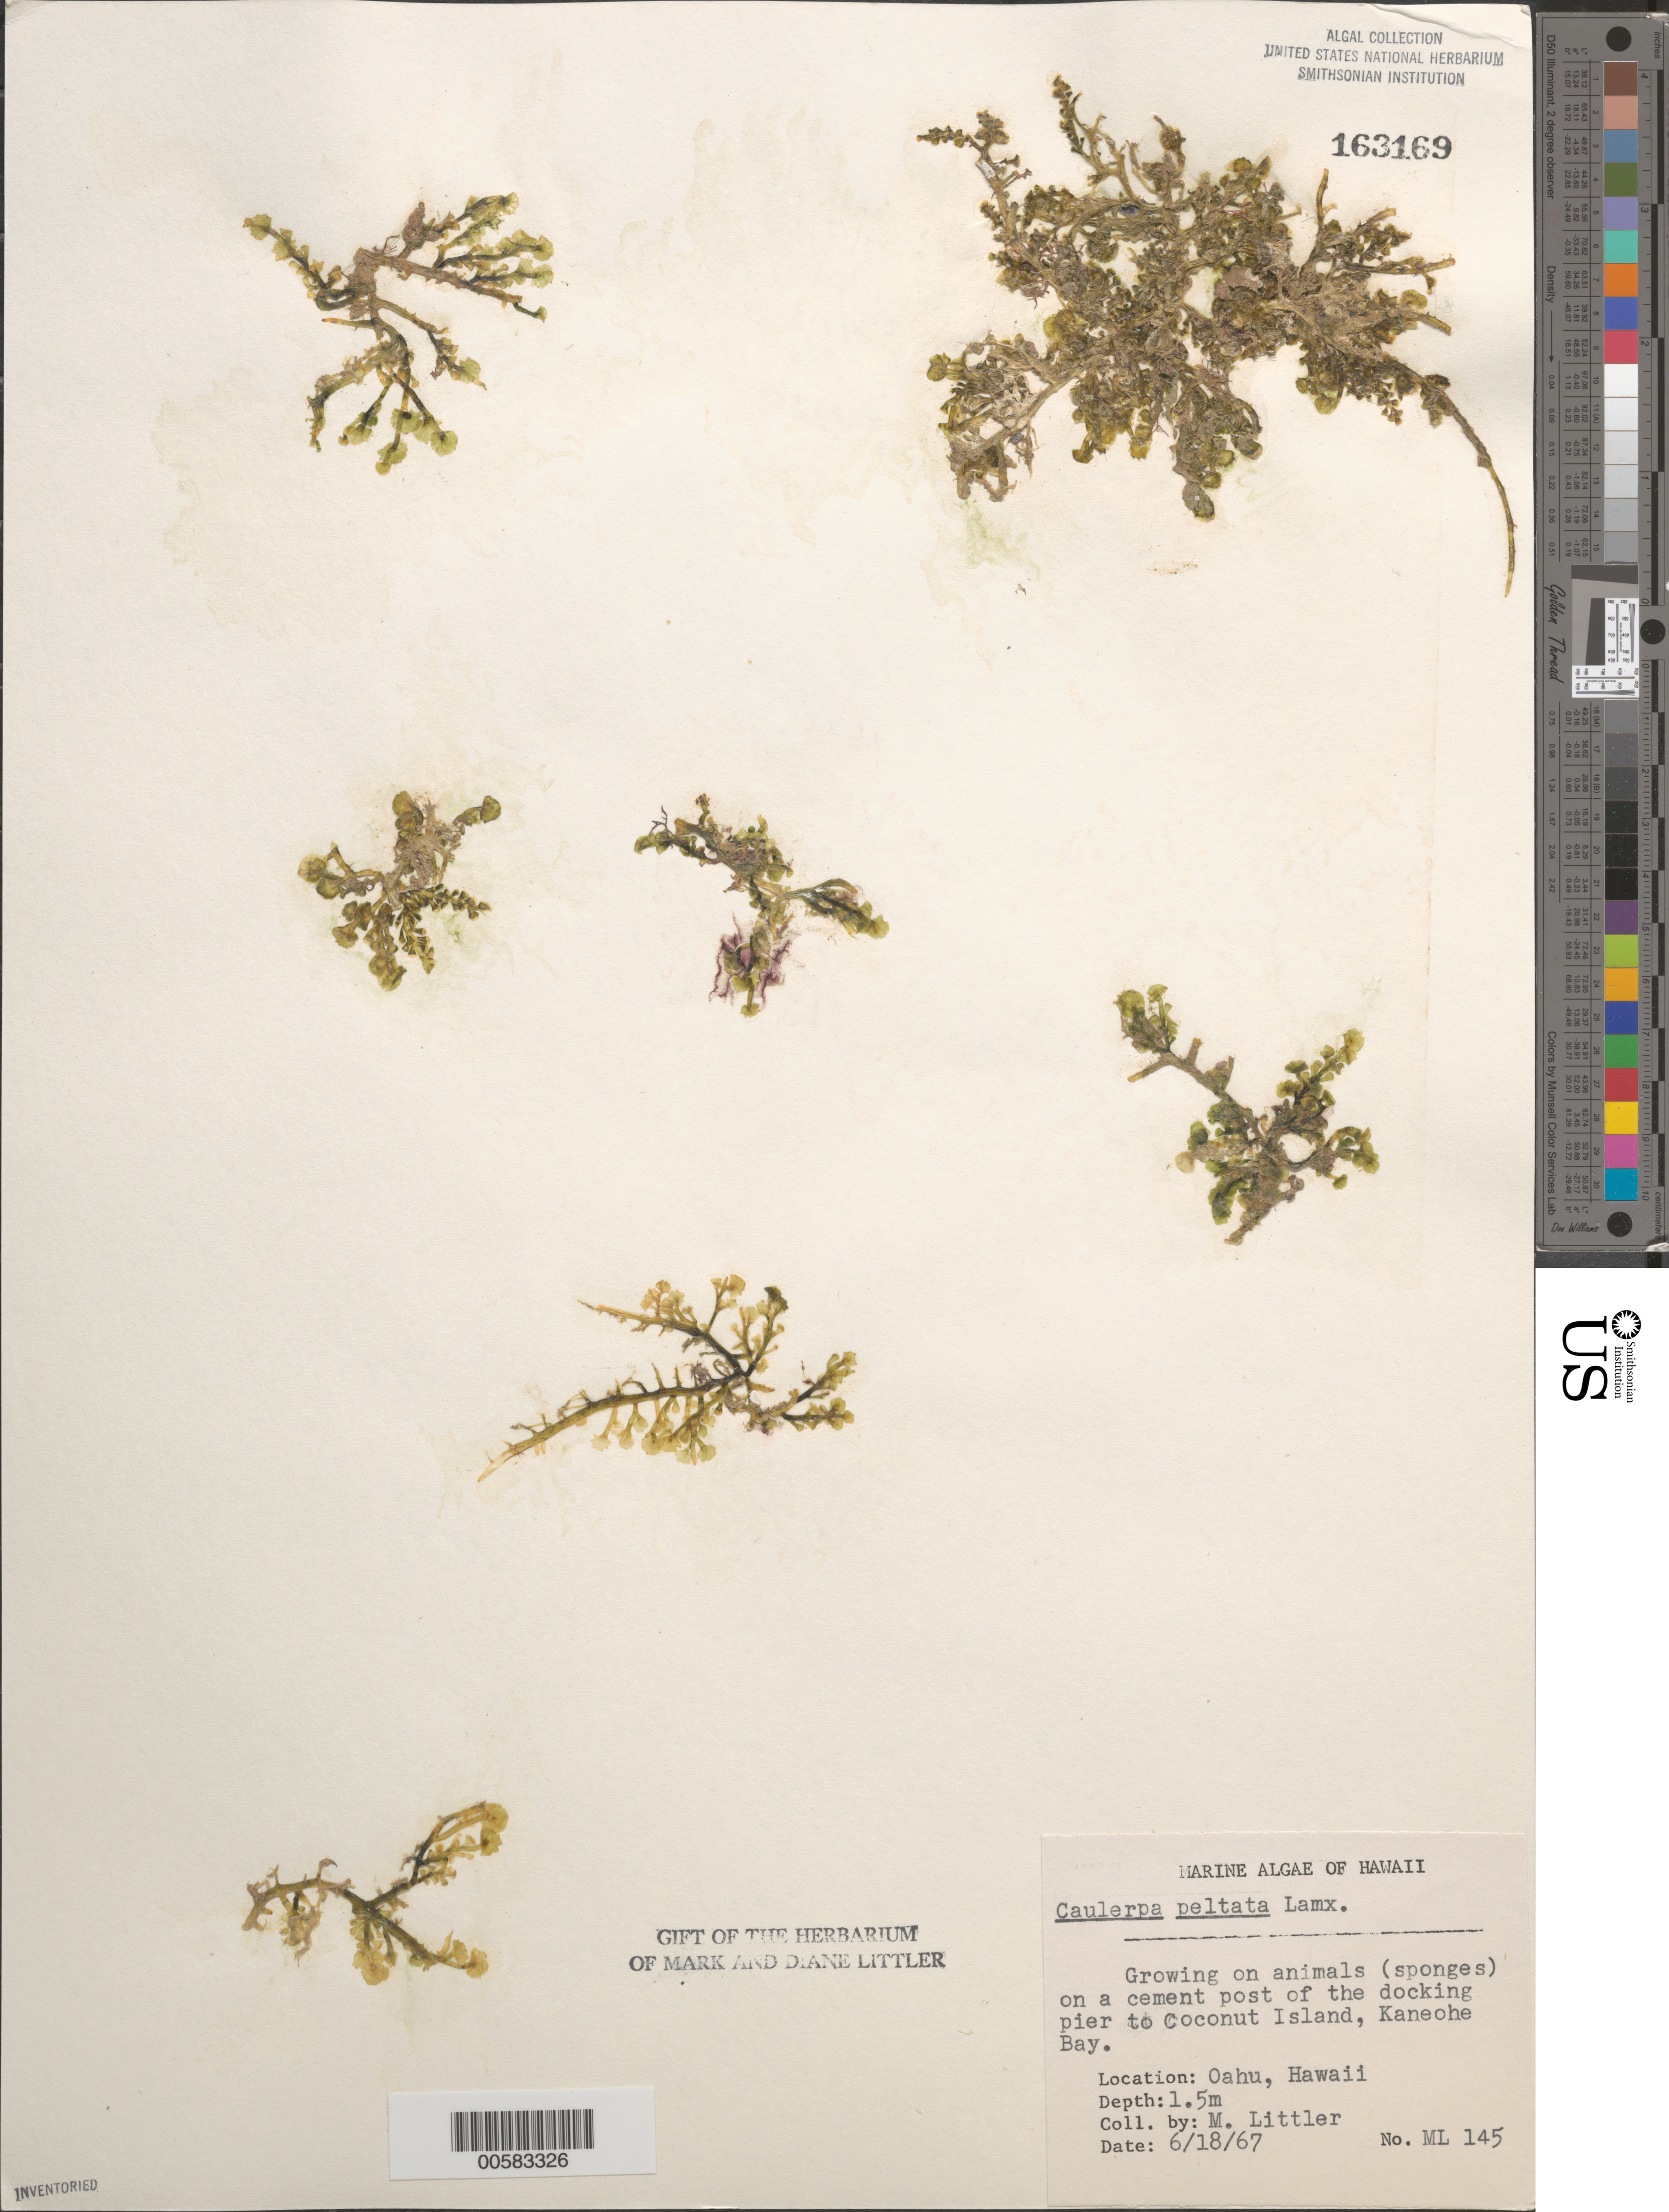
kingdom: Plantae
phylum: Chlorophyta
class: Ulvophyceae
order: Ulvales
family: Ulvaceae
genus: Ulva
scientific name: Ulva linza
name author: L.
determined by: Algae name updating Project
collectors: M. M. Littler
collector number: ML 145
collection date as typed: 18 Jun 1967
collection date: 1967-06-18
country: United States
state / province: Hawaii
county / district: Honolulu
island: Oahu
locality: Kaneohe Bay, Coconut Island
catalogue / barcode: US 163169